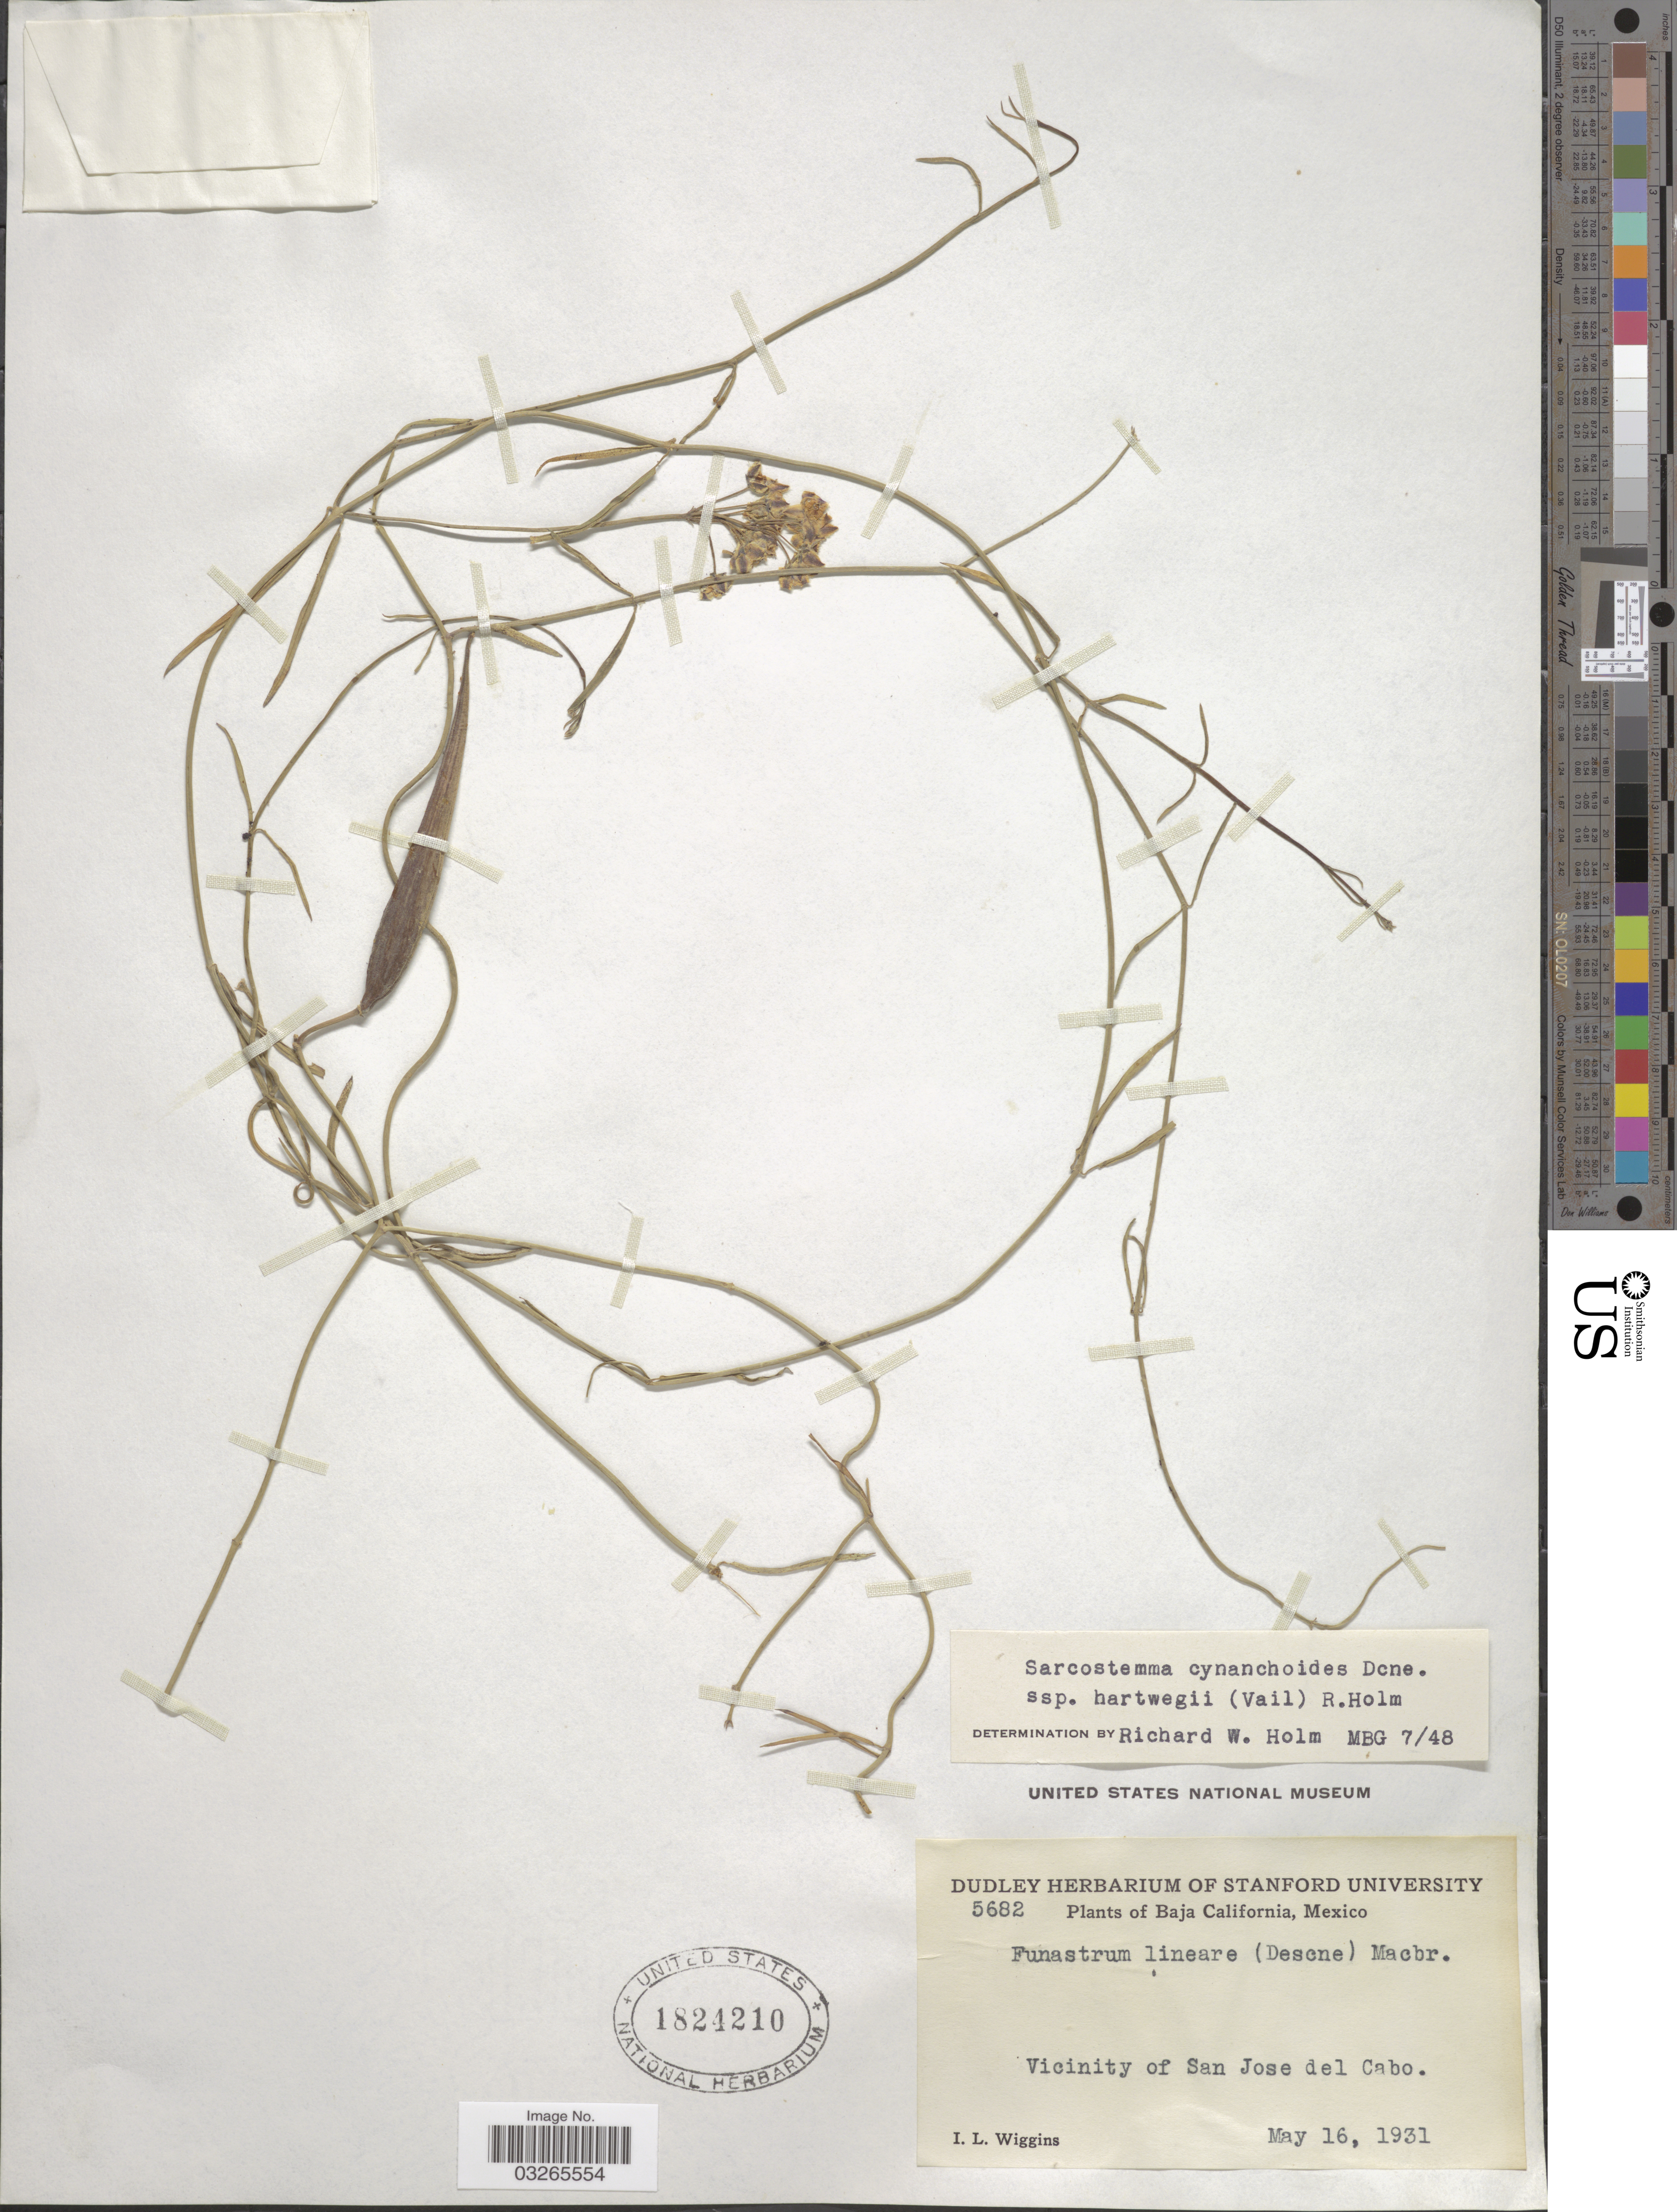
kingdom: Plantae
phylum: Tracheophyta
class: Magnoliopsida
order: Gentianales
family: Apocynaceae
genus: Sarcostemma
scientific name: Sarcostemma cynanchoides subsp. hartwegii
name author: (Vail) R.W. Holm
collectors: I. L. Wiggins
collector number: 5682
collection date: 1931-05-16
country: Mexico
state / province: Baja California Sur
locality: Vicinity of San Jose del Cabo.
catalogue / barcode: US 1824210